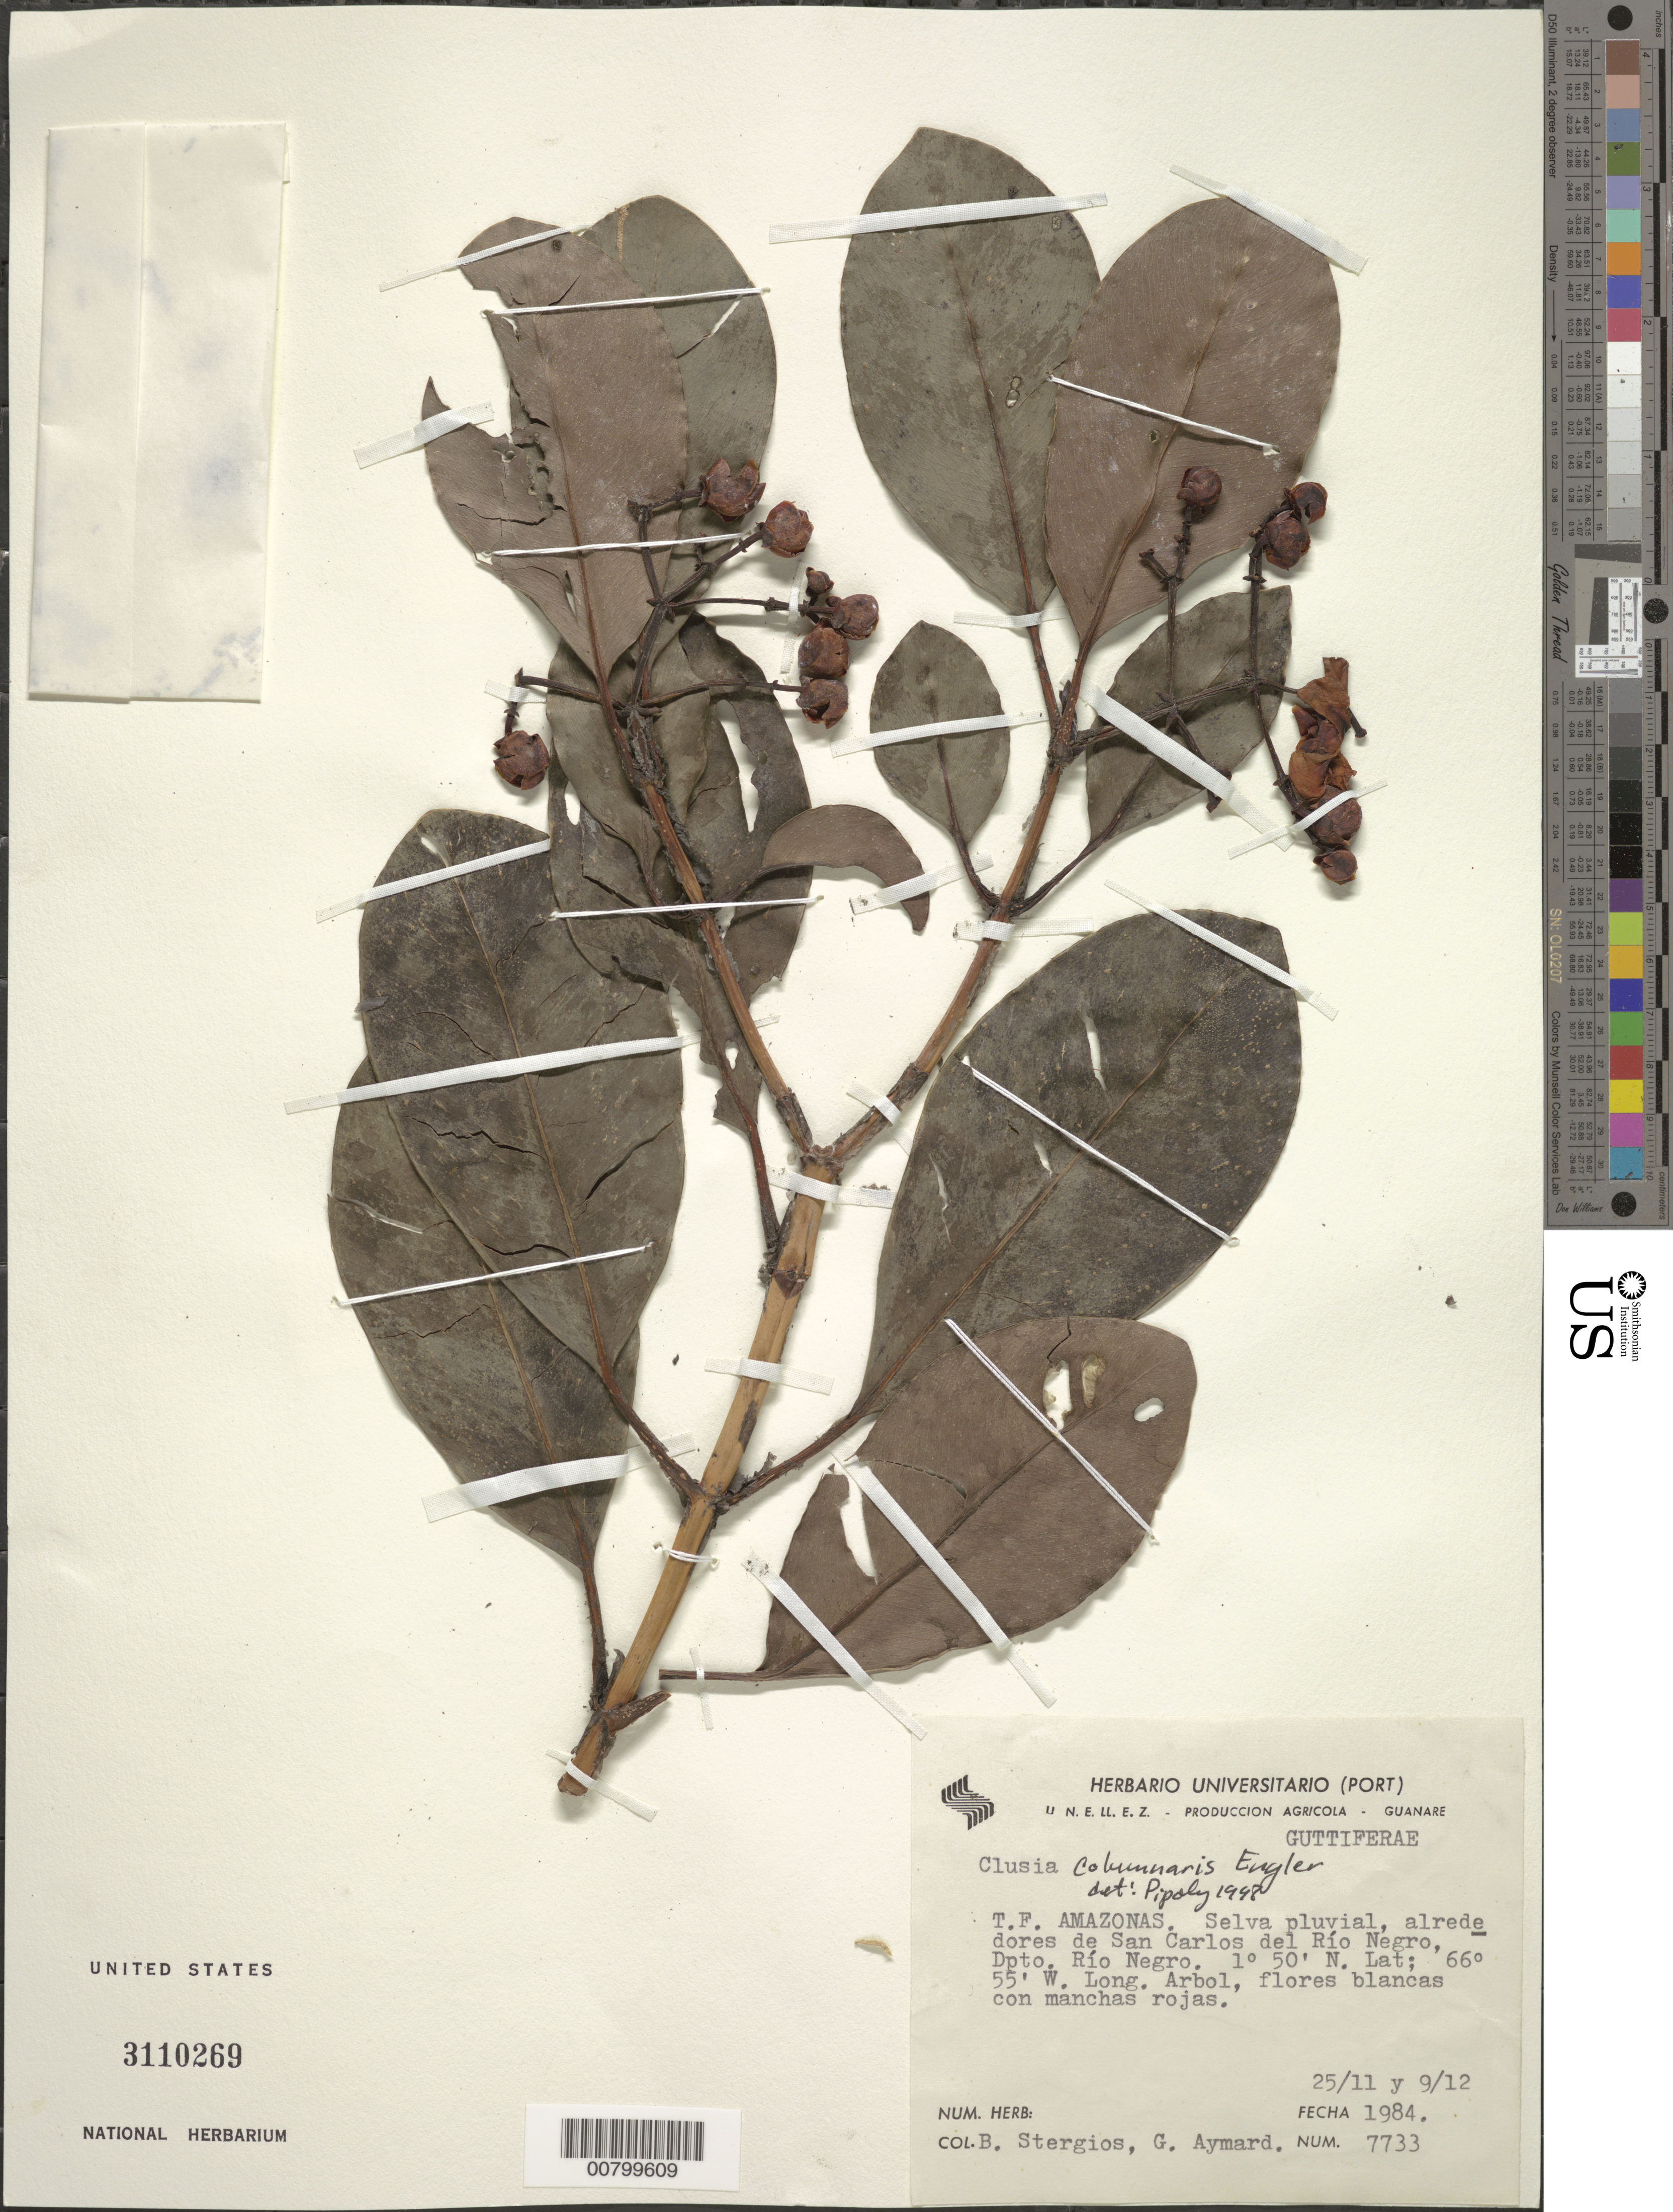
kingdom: Plantae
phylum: Tracheophyta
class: Magnoliopsida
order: Malpighiales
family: Clusiaceae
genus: Clusia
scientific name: Clusia columnaris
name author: Engl.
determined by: Pipoly, J. J., III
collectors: B. G. Stergios & G. A. Aymard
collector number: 7733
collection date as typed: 25-Nov-84 and 9-Dec-84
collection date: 1984-11-25,1984-12-09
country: Venezuela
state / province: Amazonas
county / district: Río Negro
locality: San Carlos del Río Negro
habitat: Selvas pluviales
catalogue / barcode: US 3110269